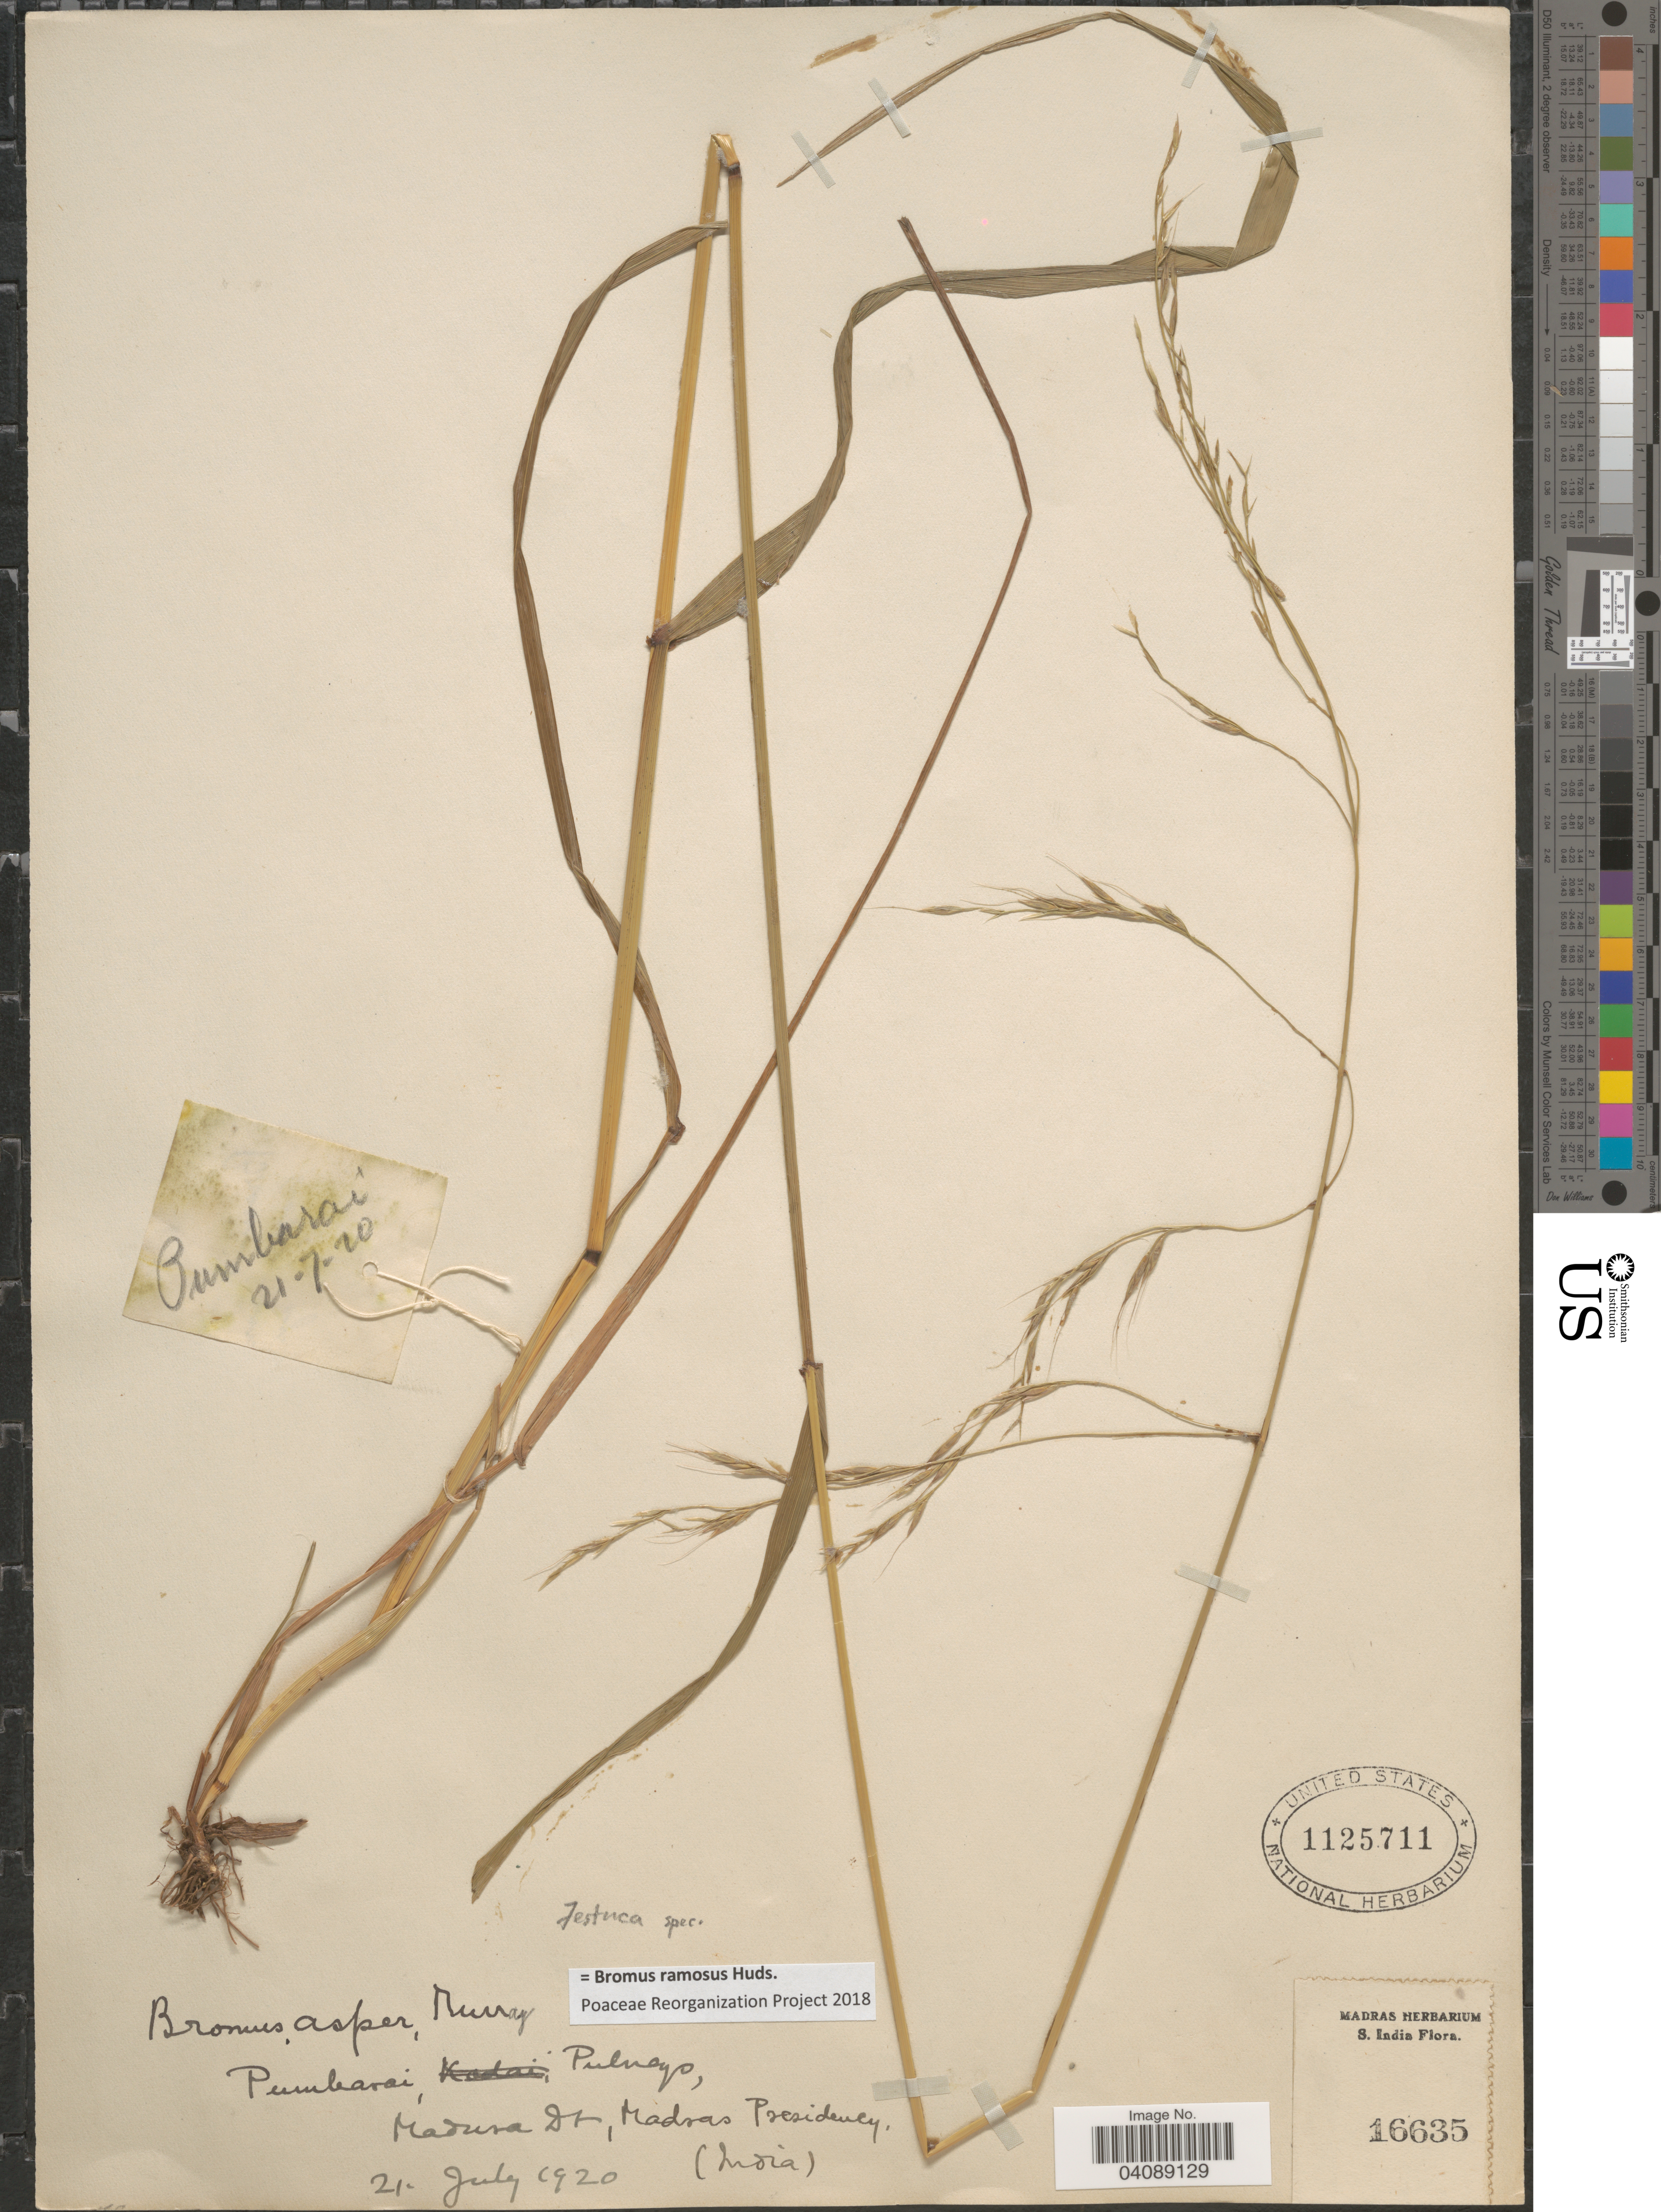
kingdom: Plantae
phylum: Tracheophyta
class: Liliopsida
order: Poales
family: Poaceae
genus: Bromus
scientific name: Bromus ramosus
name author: Huds.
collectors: Ex herb. Madras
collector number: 16635?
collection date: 1920-07-21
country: India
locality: Pumbarai, Pulneys, Madura Dt, Madras Presidency.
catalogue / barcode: US 1125711